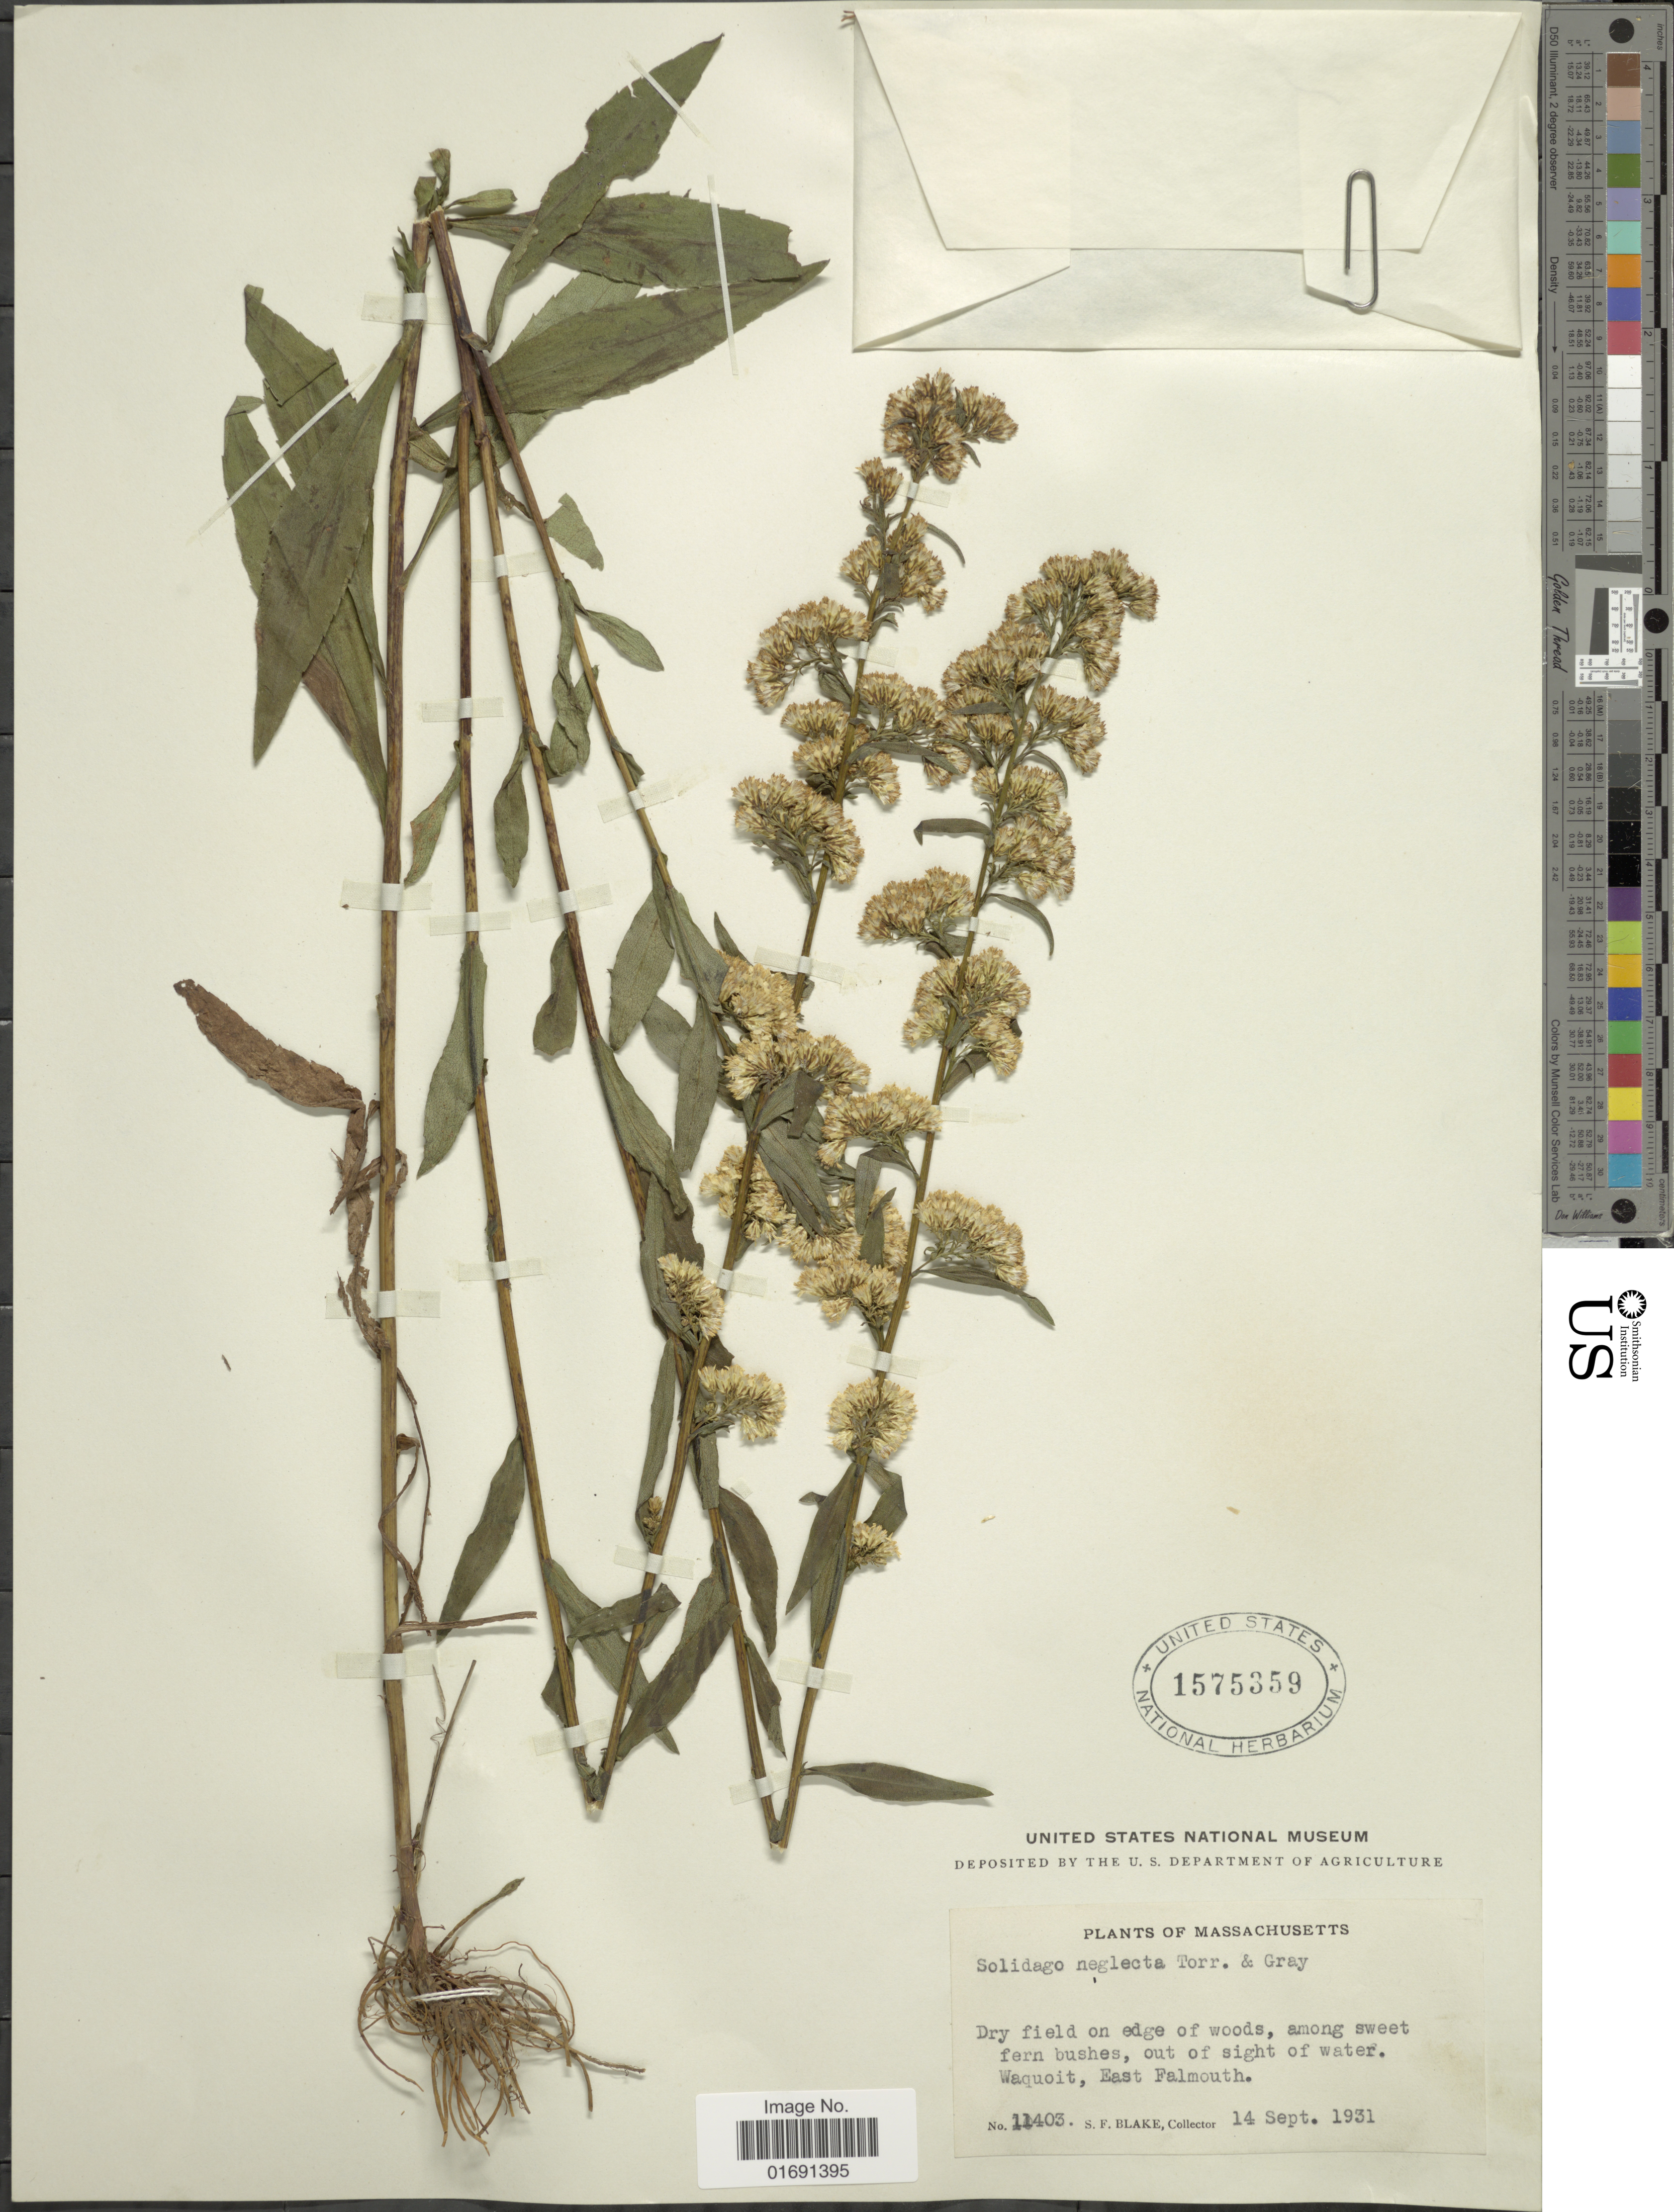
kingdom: Plantae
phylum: Tracheophyta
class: Magnoliopsida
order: Asterales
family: Asteraceae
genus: Solidago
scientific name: Solidago uniligulata var. neglecta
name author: Fernald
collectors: S. Blake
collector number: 11403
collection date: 1931-09-14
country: United States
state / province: Massachusetts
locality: Waquoit, East Falmouth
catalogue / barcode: US 1575359